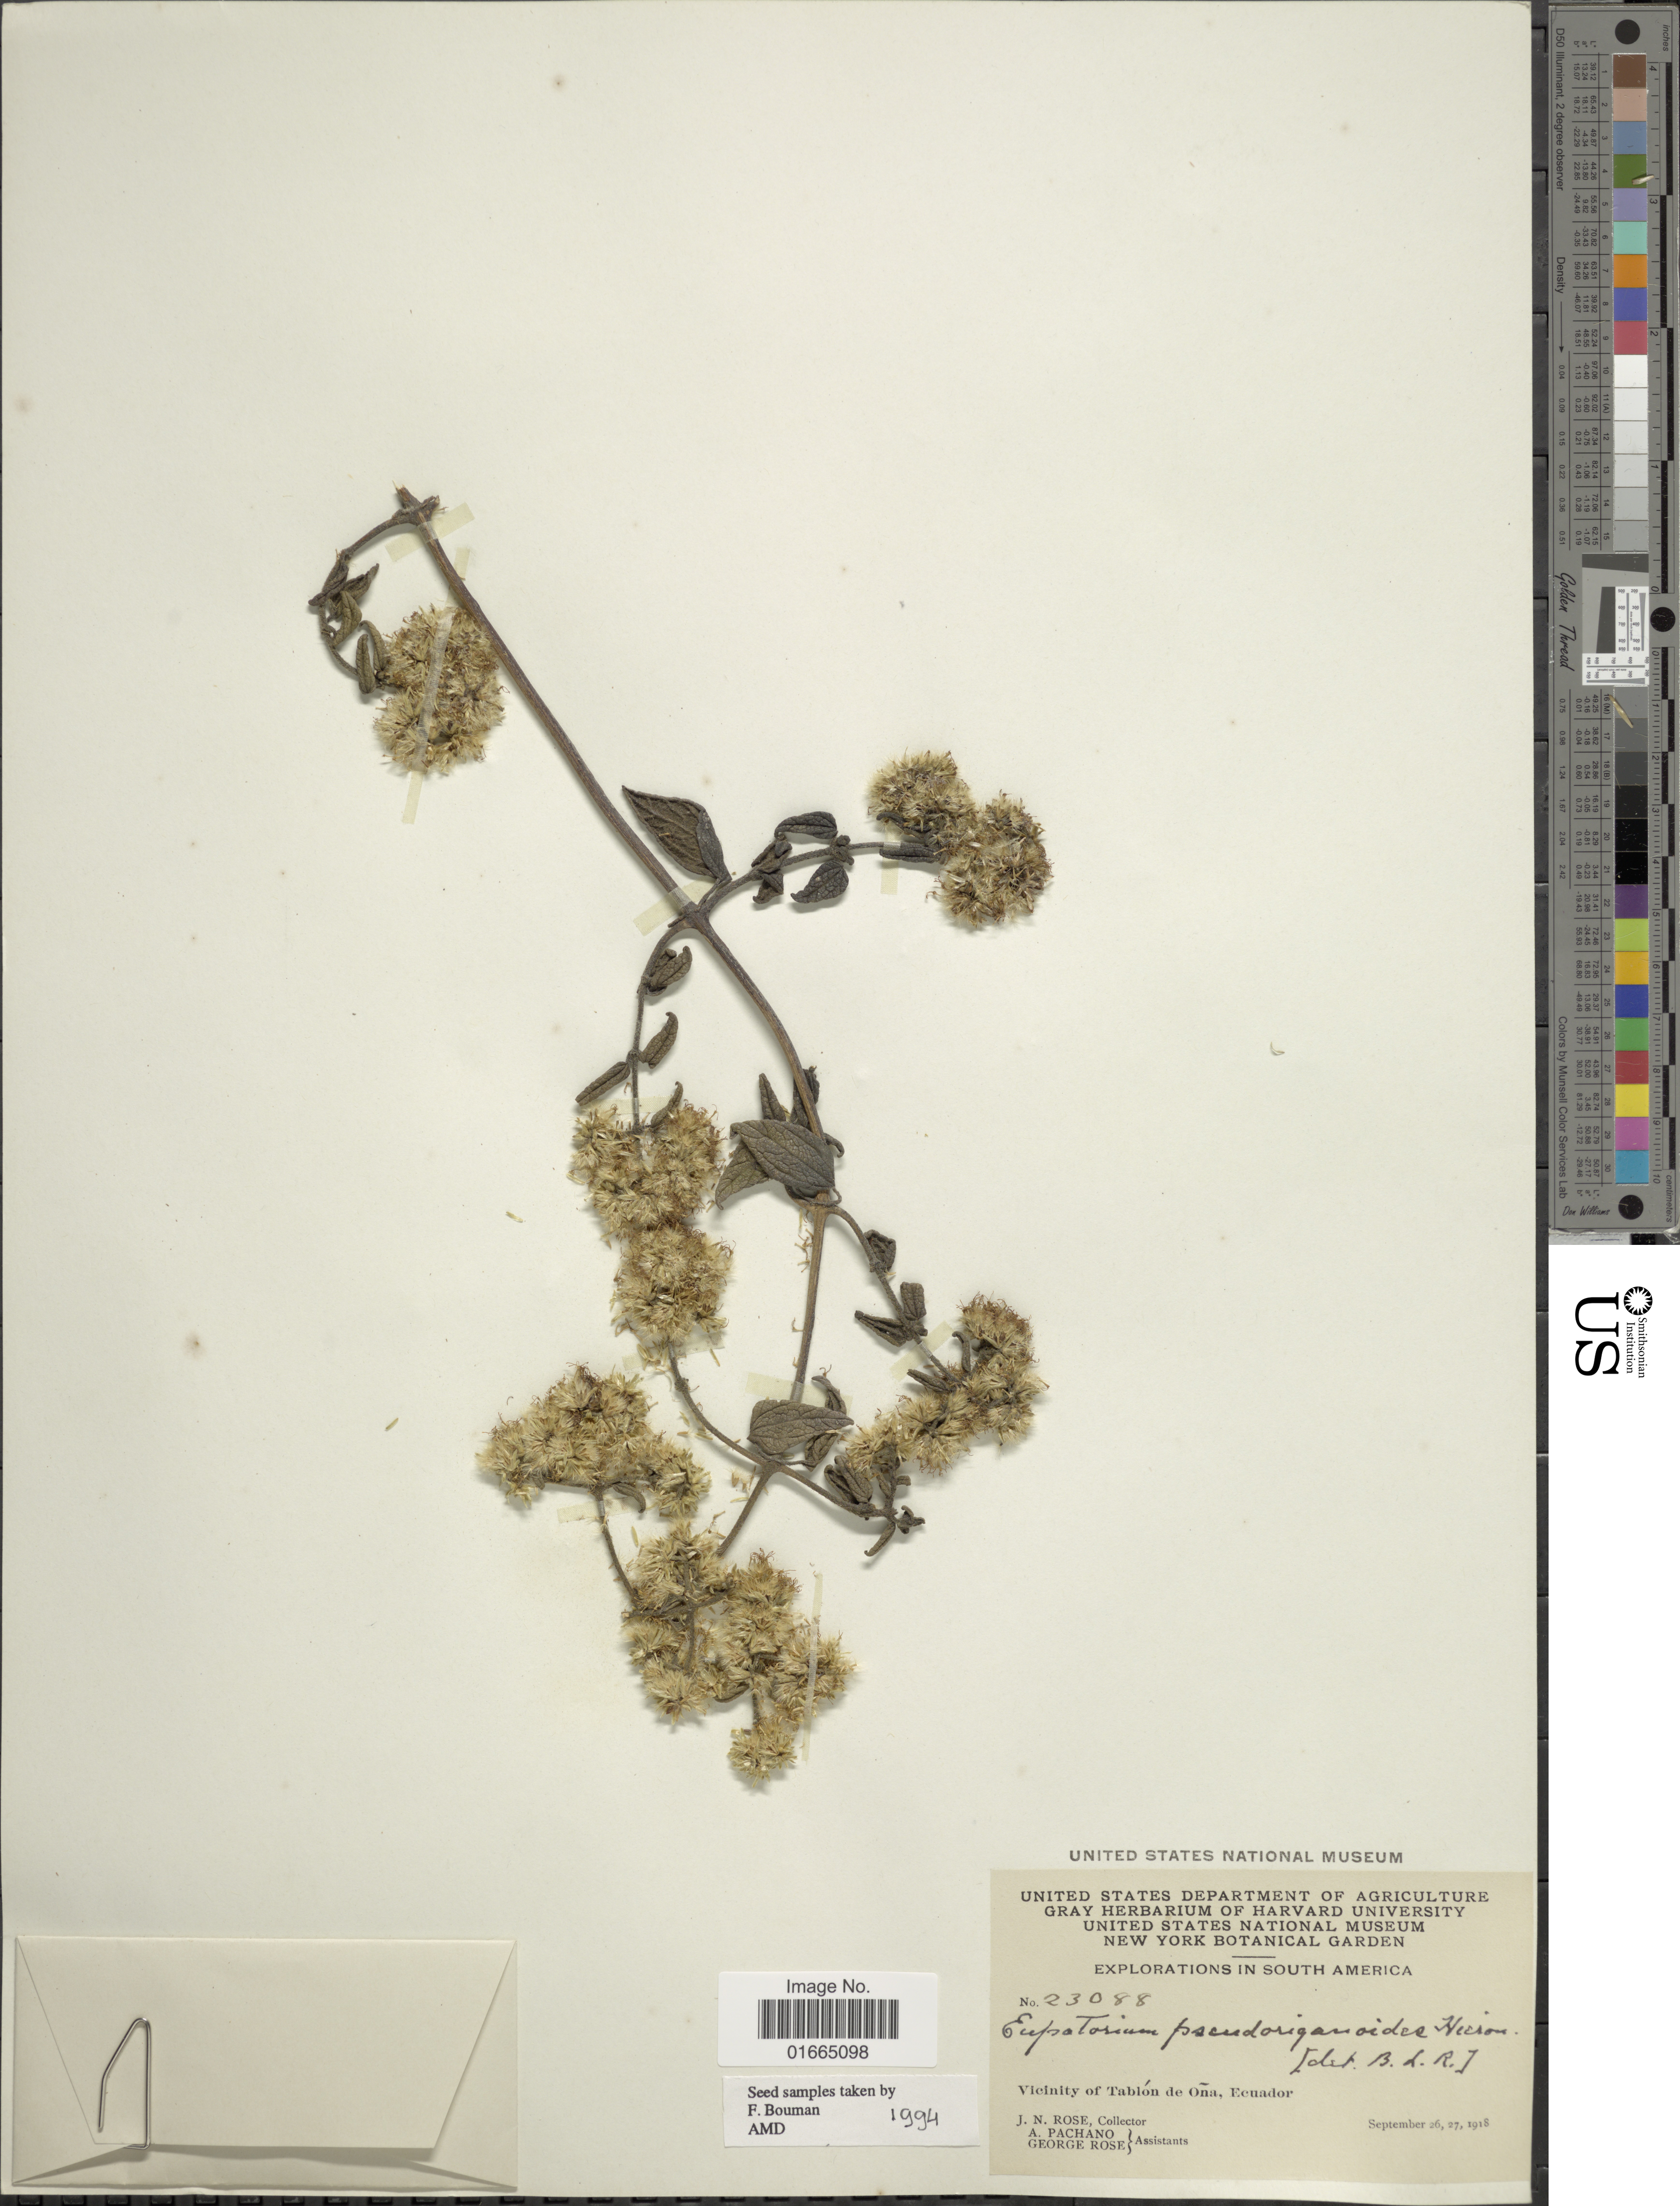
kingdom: Plantae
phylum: Tracheophyta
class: Magnoliopsida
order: Asterales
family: Asteraceae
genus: Cronquistianthus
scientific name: Cronquistianthus pseudoriganoides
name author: (Hieron.) R.M. King & H. Rob.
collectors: J. N. Rose, A. Pachano & G. Rose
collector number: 23088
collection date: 1918-09-26/1918-09-27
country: Ecuador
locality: Vicinity of Tablón de Oña